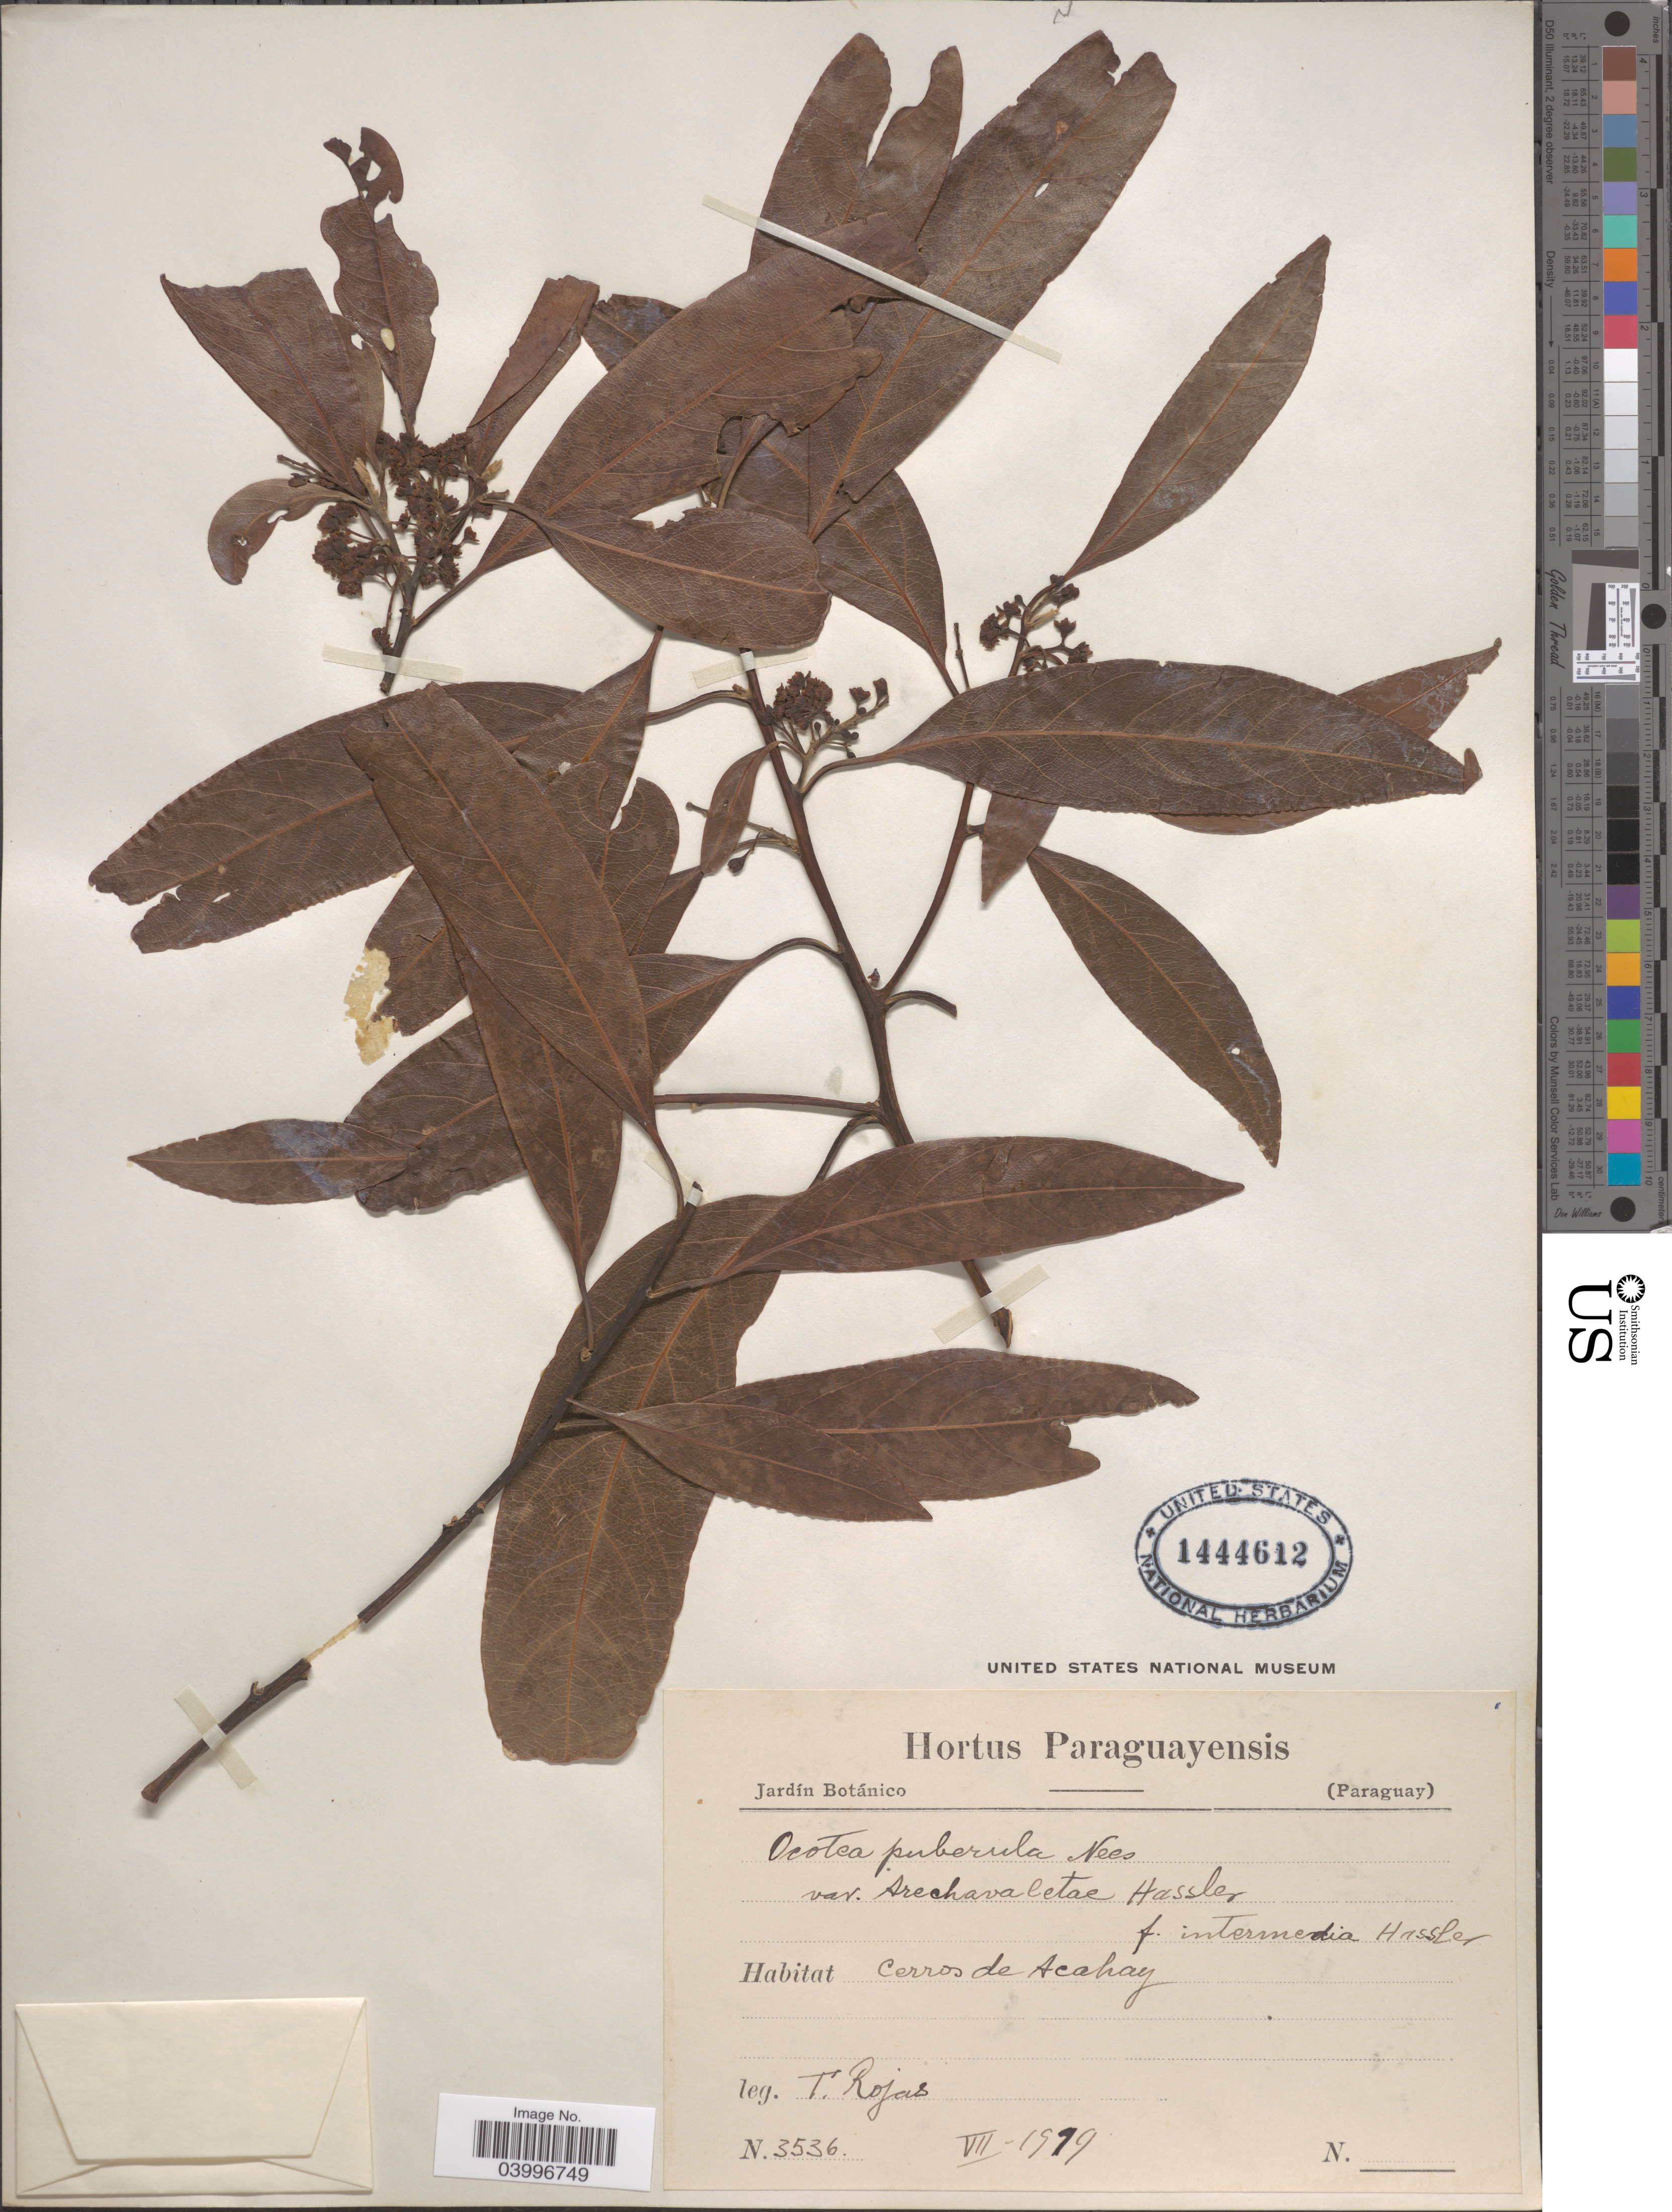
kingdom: Plantae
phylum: Tracheophyta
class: Magnoliopsida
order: Laurales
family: Lauraceae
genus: Ocotea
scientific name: Ocotea puberula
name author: (Rich.) Nees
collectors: T. Rojas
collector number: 3536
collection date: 1979-07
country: Paraguay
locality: Cerros de Acahay.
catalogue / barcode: US 1444612